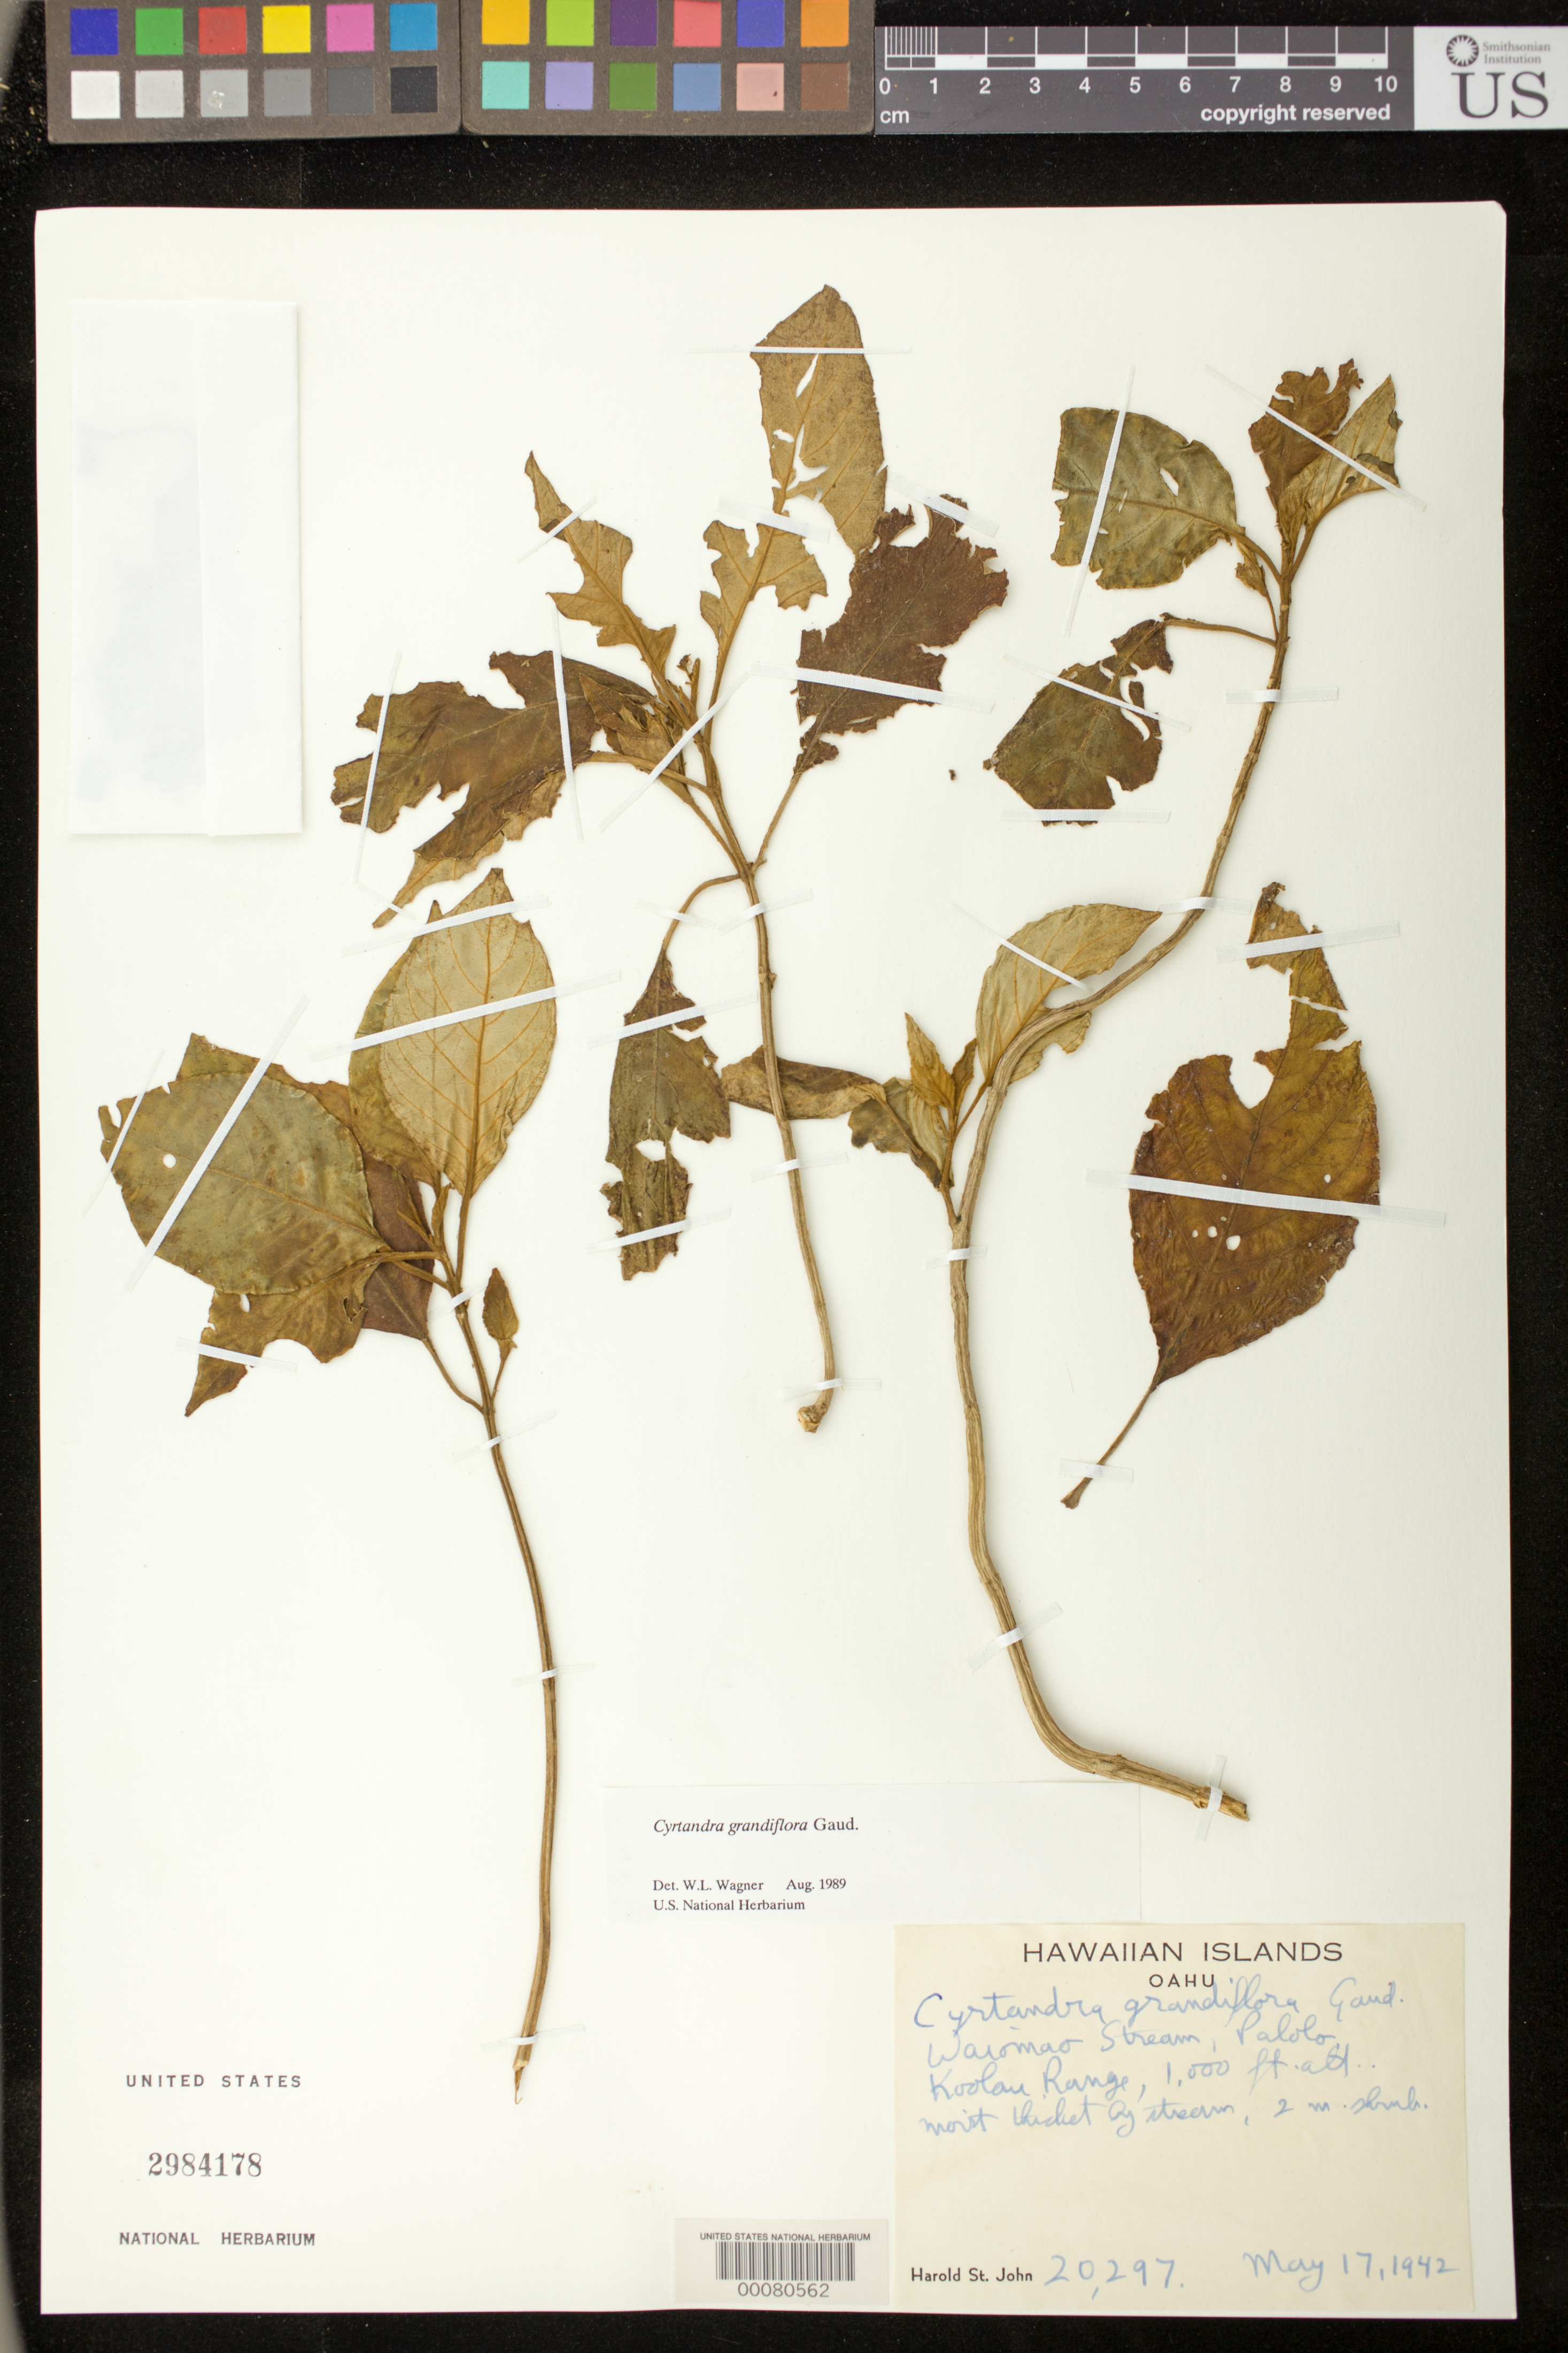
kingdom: Plantae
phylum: Tracheophyta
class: Magnoliopsida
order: Lamiales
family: Gesneriaceae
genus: Cyrtandra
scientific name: Cyrtandra grandiflora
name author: Gaudich.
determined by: Wagner, W. L., (BOT), Smithsonian Institution - National Museum of Natural History (UNITED STATES)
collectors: H. St. John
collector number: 20297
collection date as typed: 17 May 1942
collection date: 1942-05-17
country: United States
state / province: Hawaii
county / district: Honolulu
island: Oahu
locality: Waiomao stream, Palolo, Koolau range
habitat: Moist thicket by stream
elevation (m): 305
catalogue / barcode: US 2984178